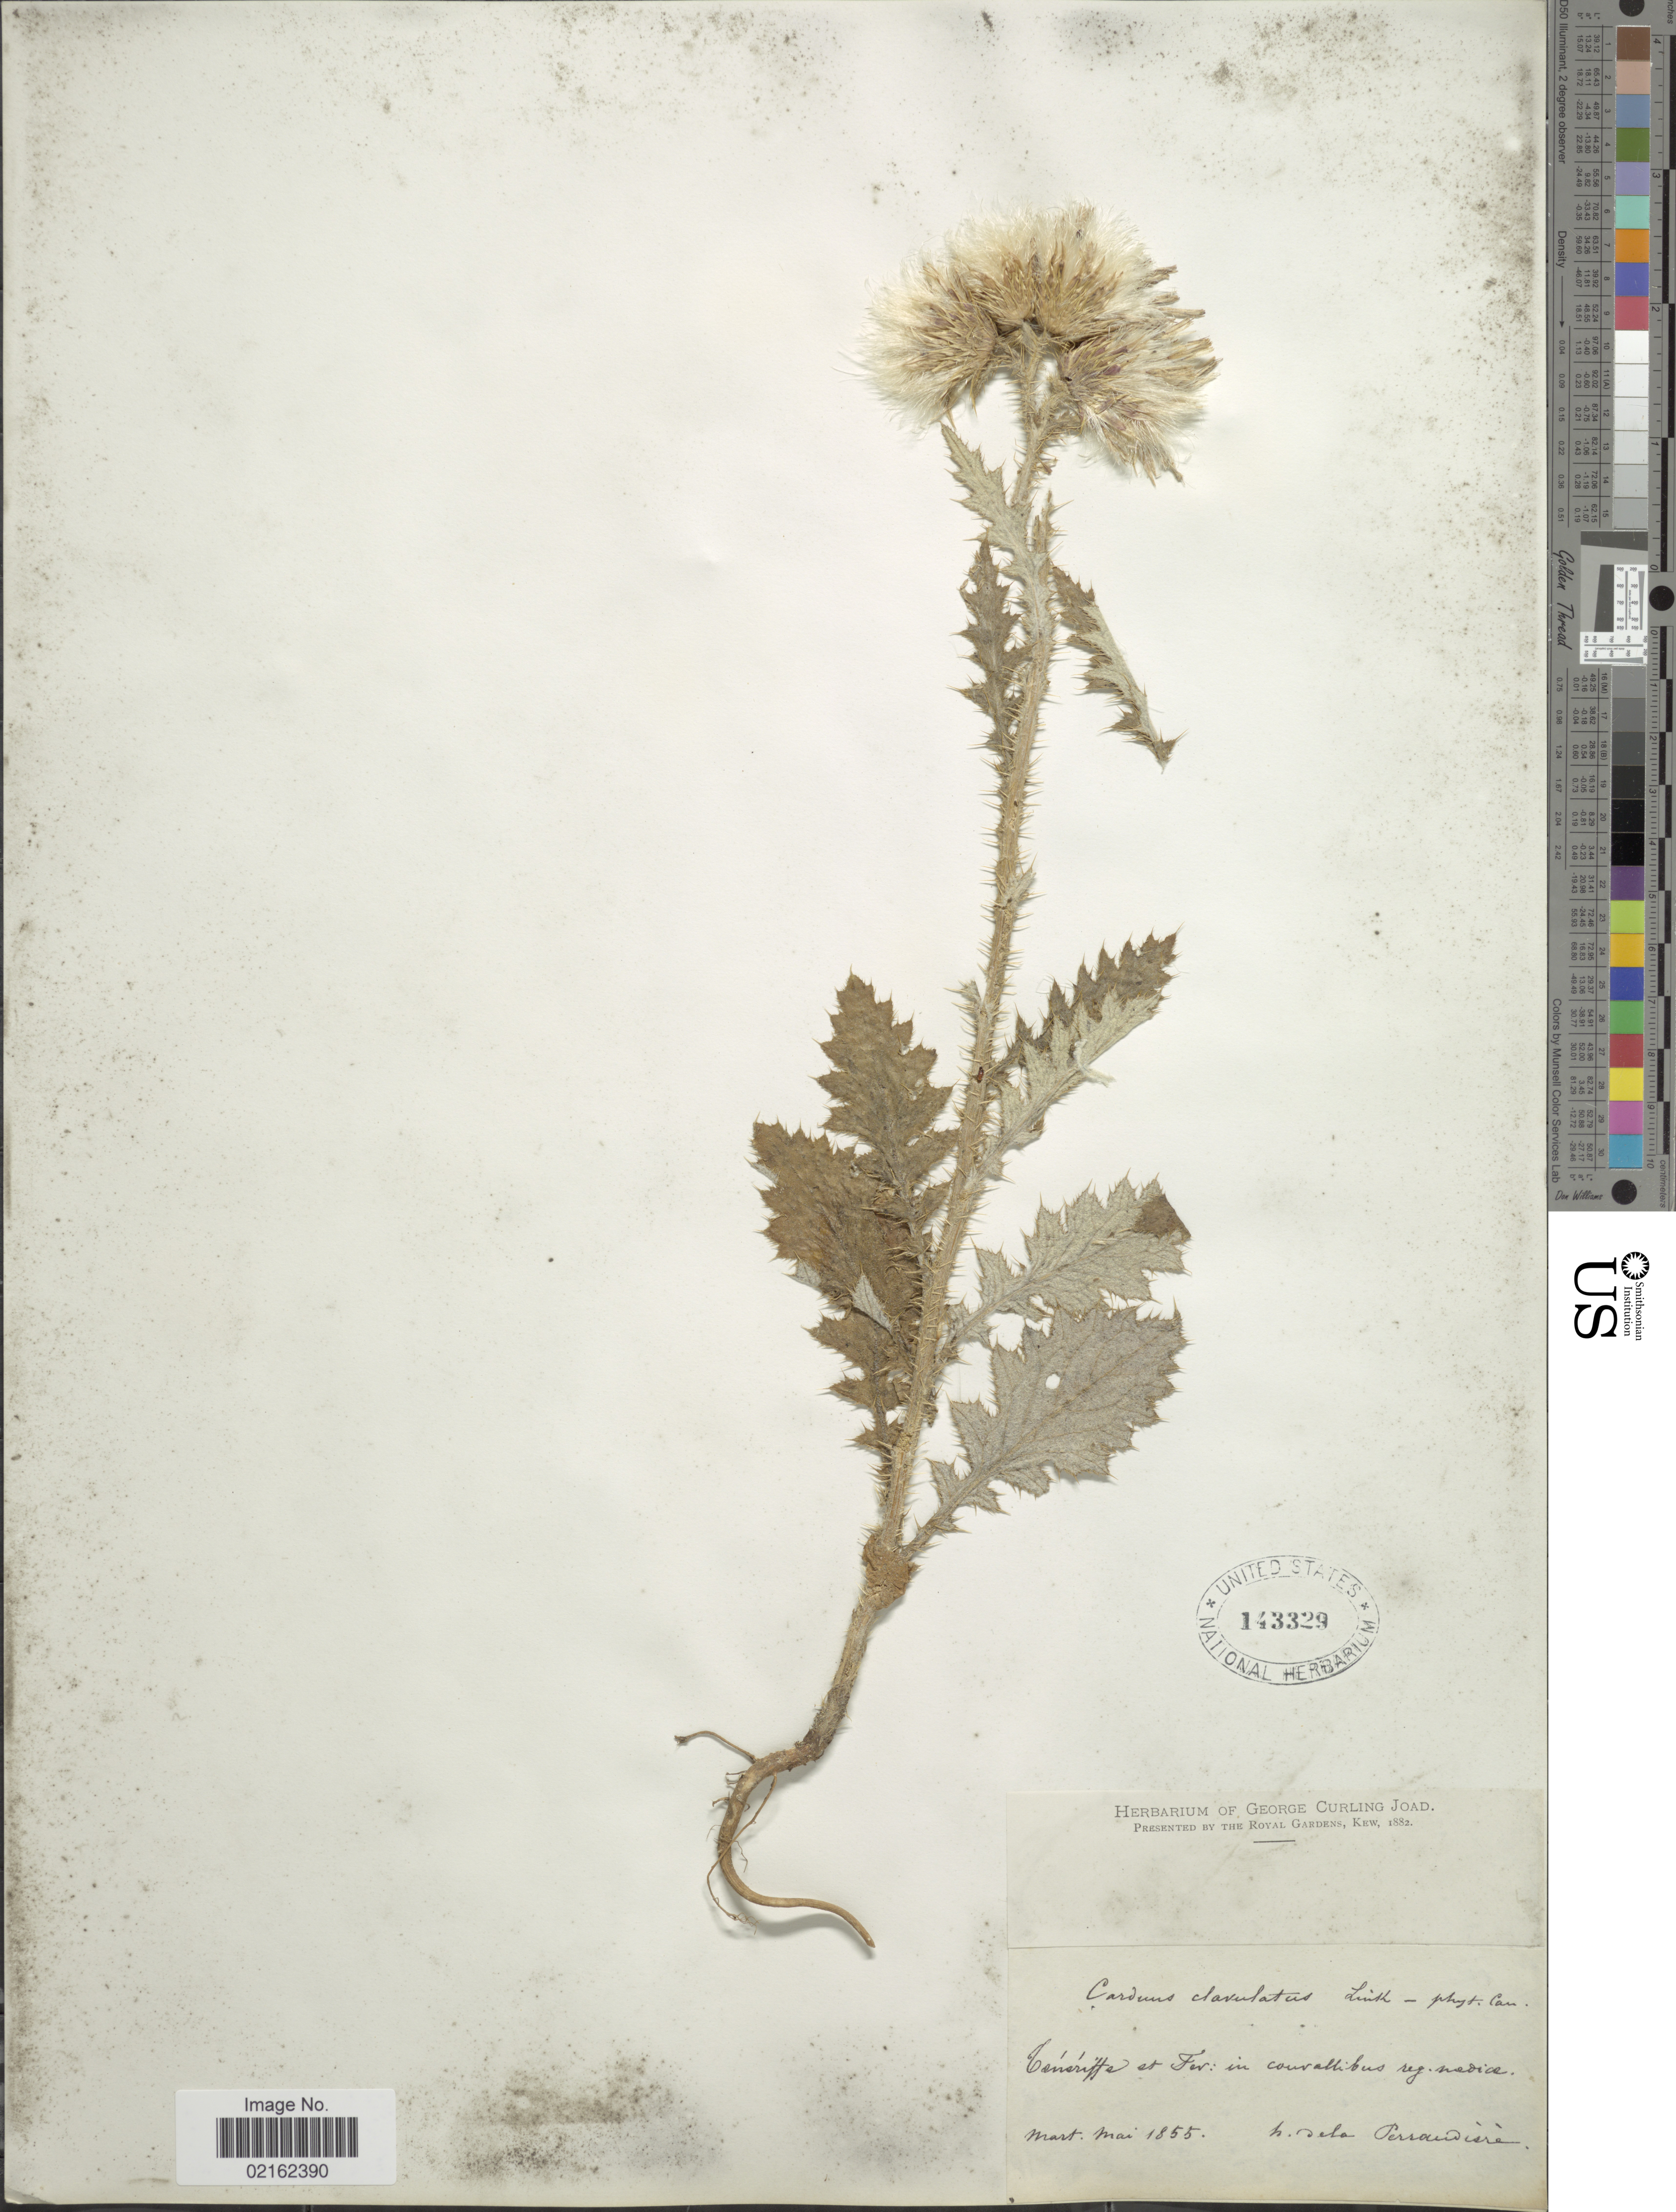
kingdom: Plantae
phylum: Tracheophyta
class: Magnoliopsida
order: Asterales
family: Asteraceae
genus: Carduus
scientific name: Carduus clavulatus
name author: Link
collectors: H. de la Perraudière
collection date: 1855-03/1855-05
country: Spain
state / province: Canarias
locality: Teneriffe et Fer.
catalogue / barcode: US 143329